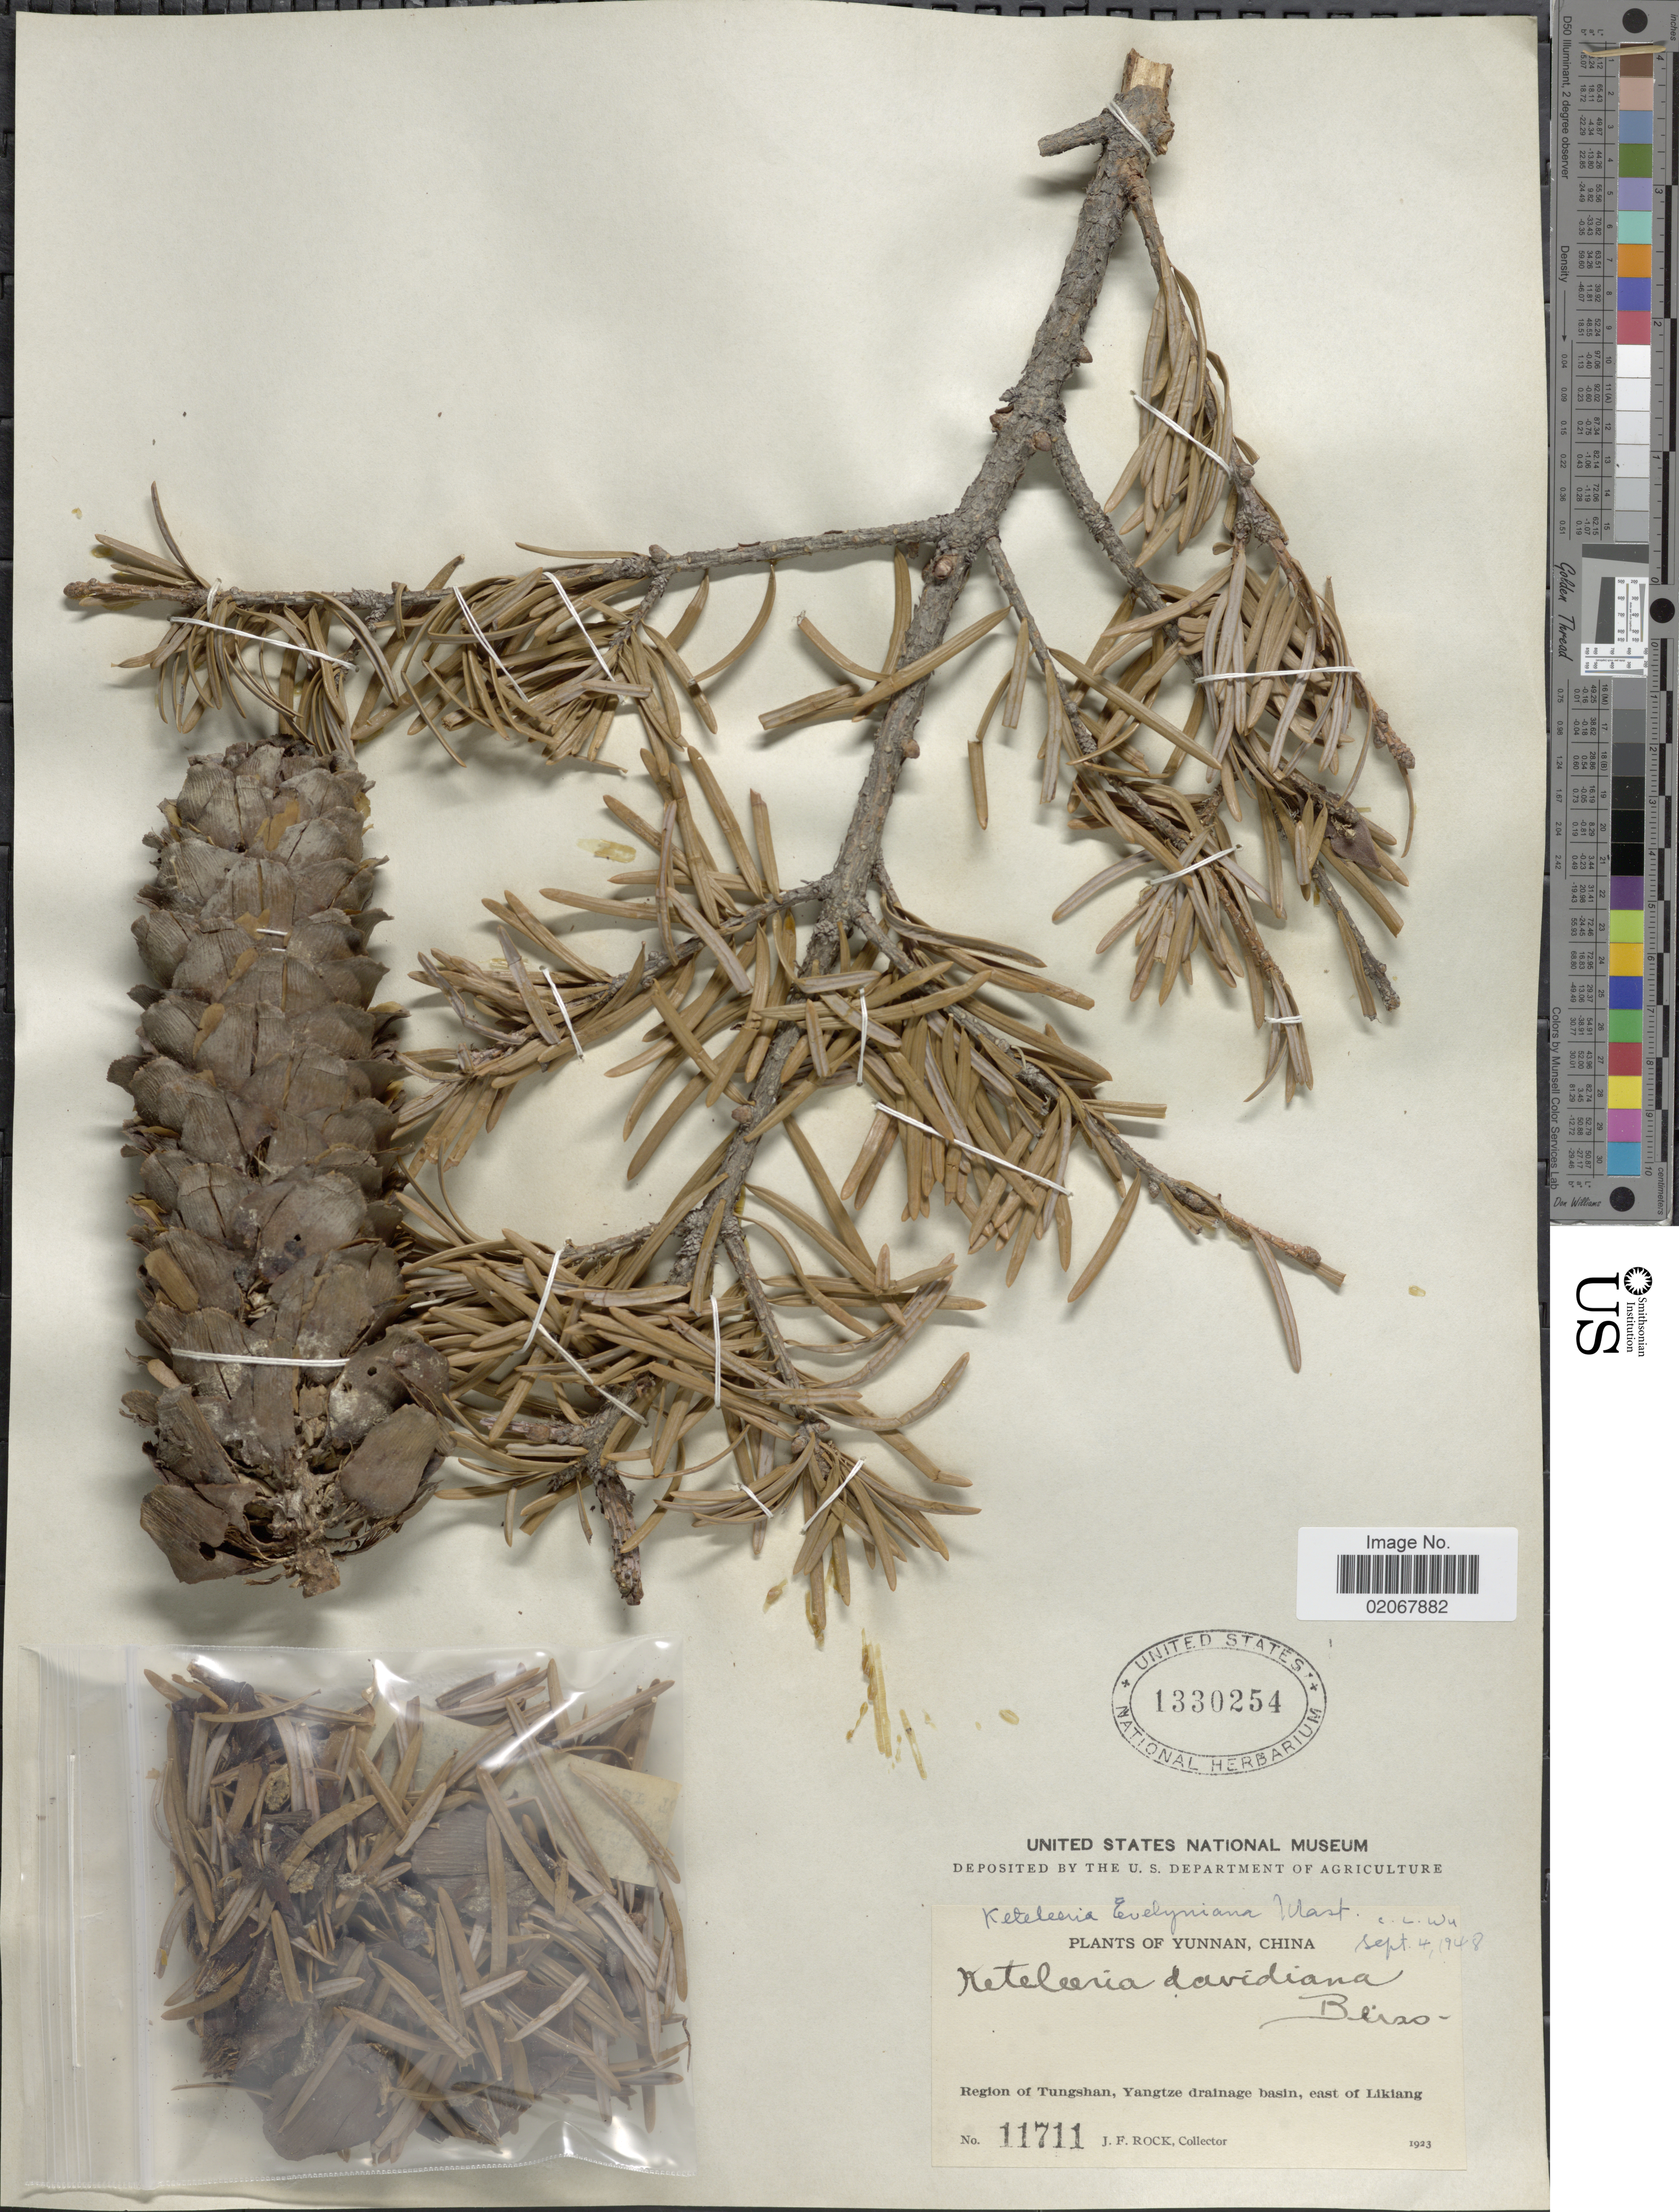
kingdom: Plantae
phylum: Tracheophyta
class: Pinopsida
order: Pinales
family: Pinaceae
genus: Keteleeria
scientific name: Keteleeria evelyniana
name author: Mast.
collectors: J. Rock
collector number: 11711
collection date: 1923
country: China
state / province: Yunnan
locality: Region of Tungshan, Yangtze drainage basin, east of Likiang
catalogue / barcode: US 1330254